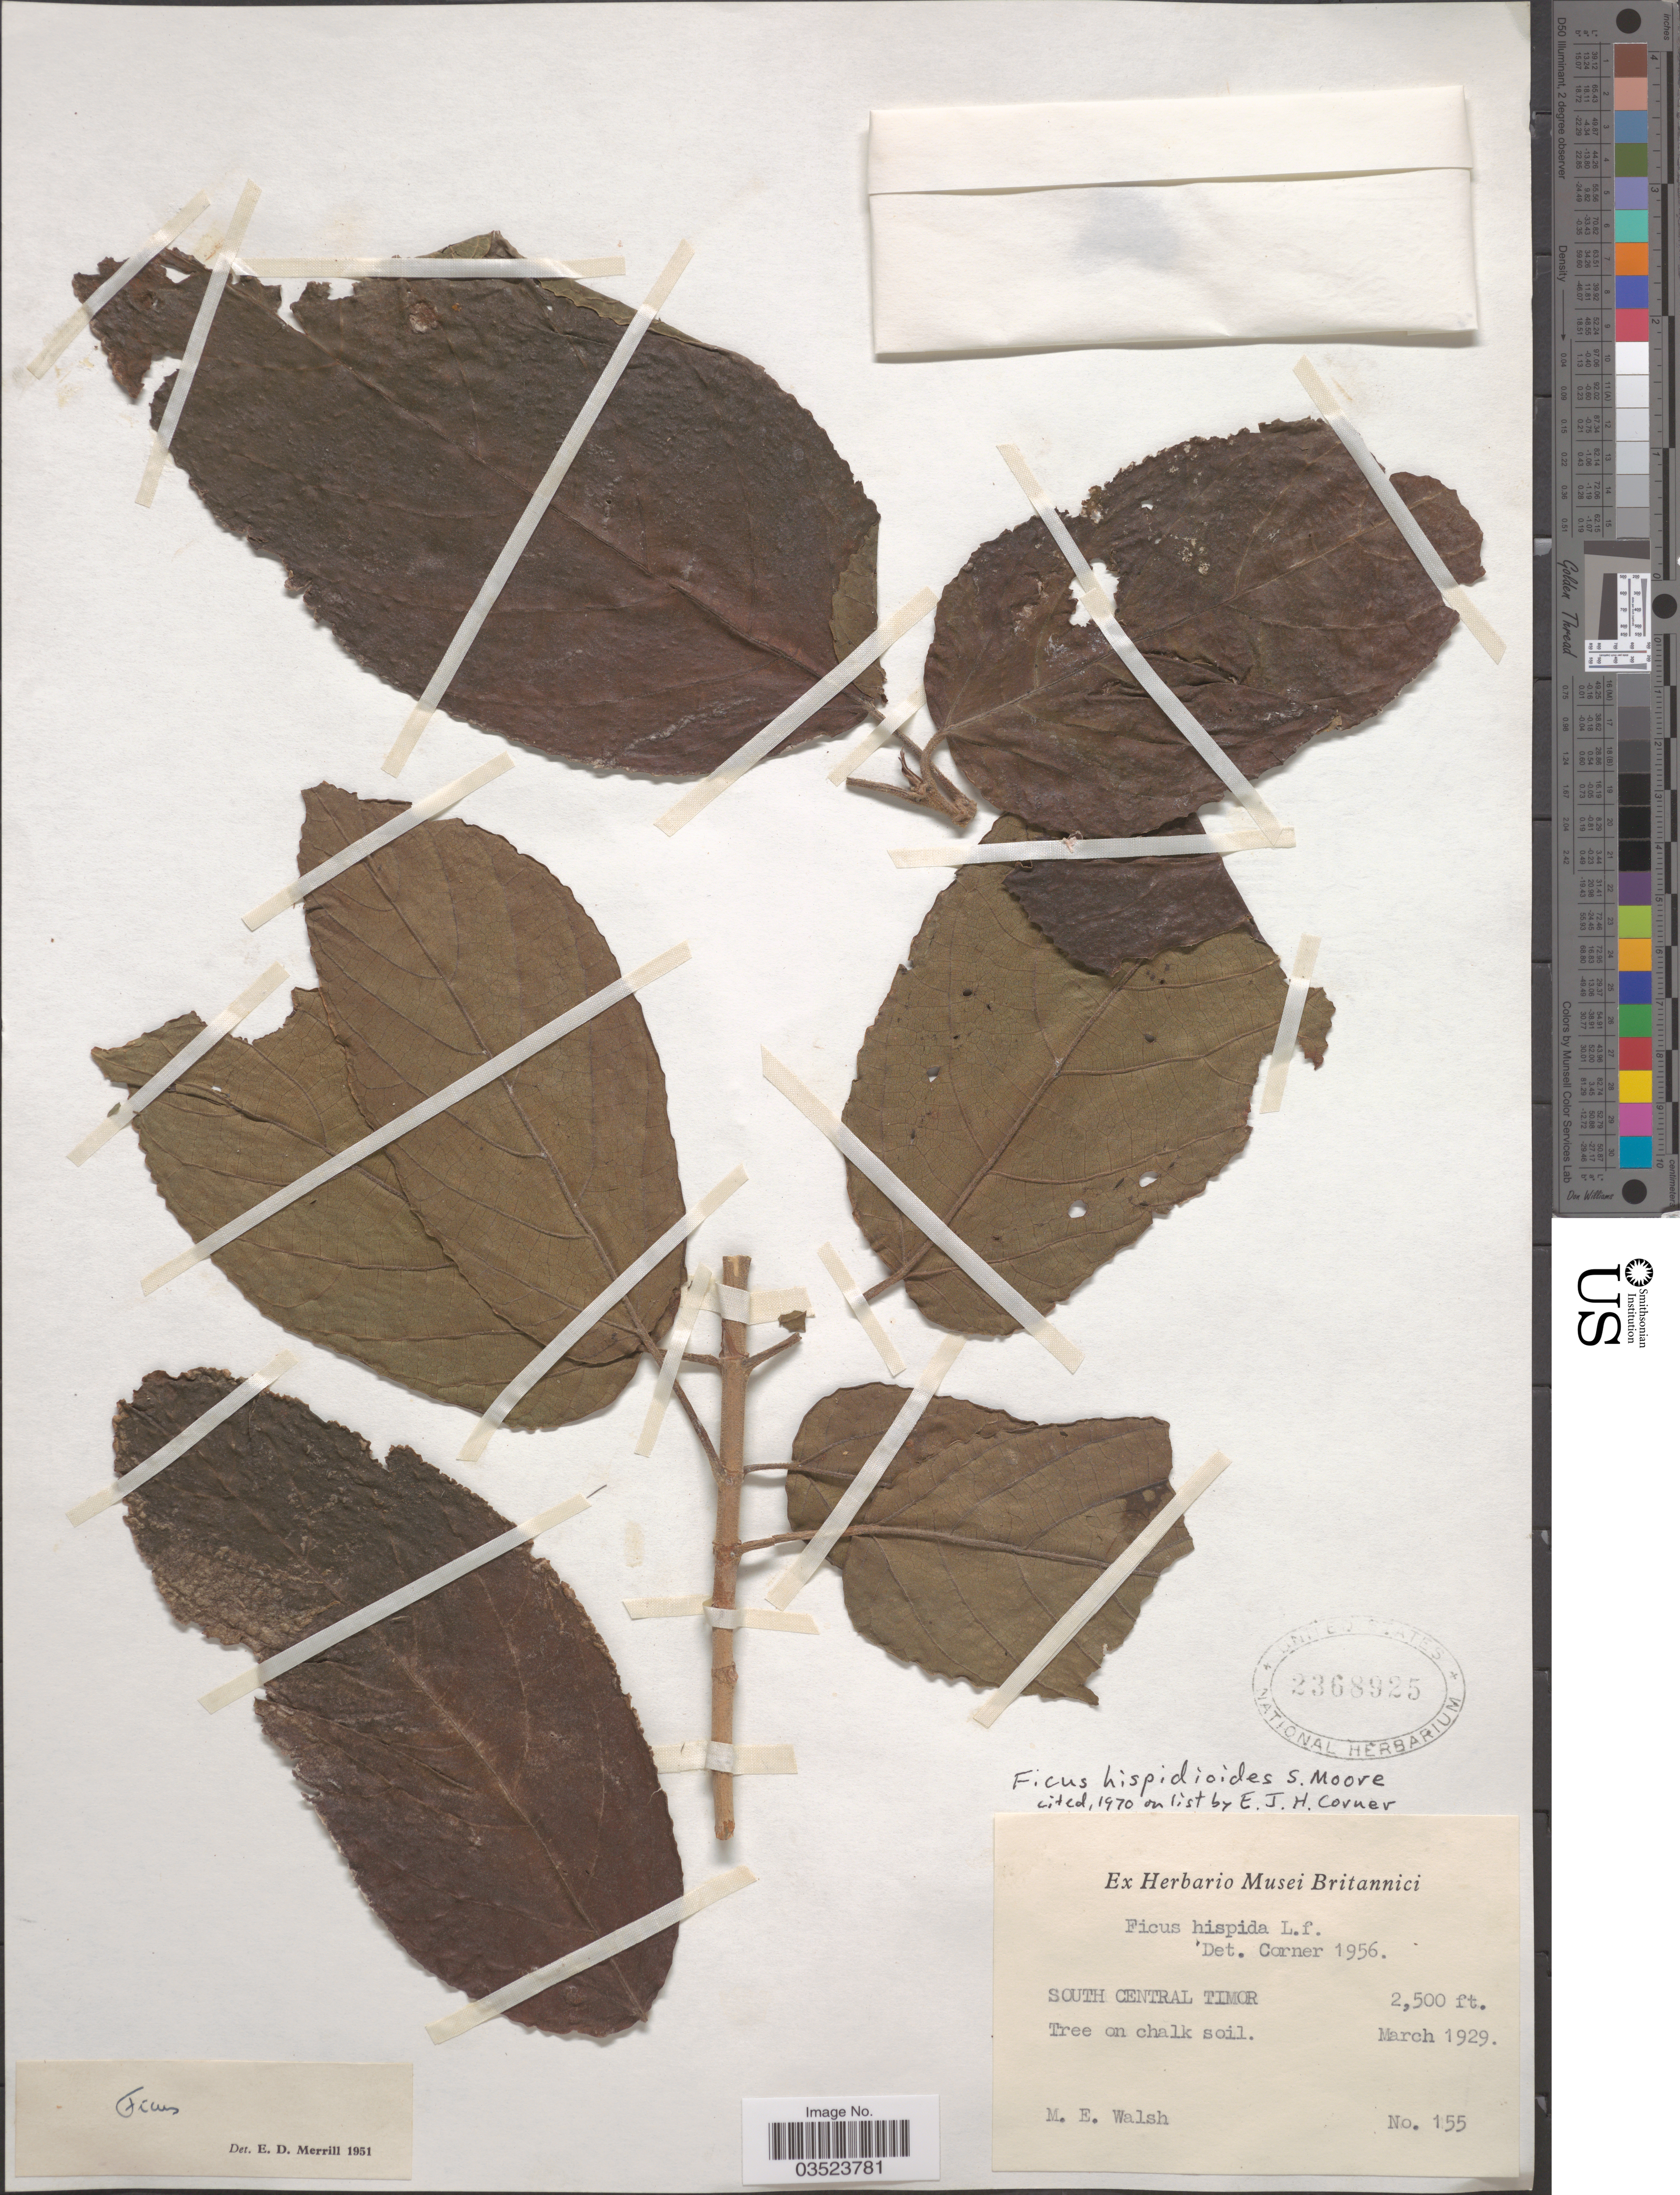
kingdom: Plantae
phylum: Tracheophyta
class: Magnoliopsida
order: Rosales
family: Moraceae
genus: Ficus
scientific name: Ficus hispidioides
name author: S. Moore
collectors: M. Walsh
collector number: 155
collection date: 1929-03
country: Indonesia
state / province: Nusa Tenggara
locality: South Central Timor.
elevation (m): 762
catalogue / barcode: US 2368925